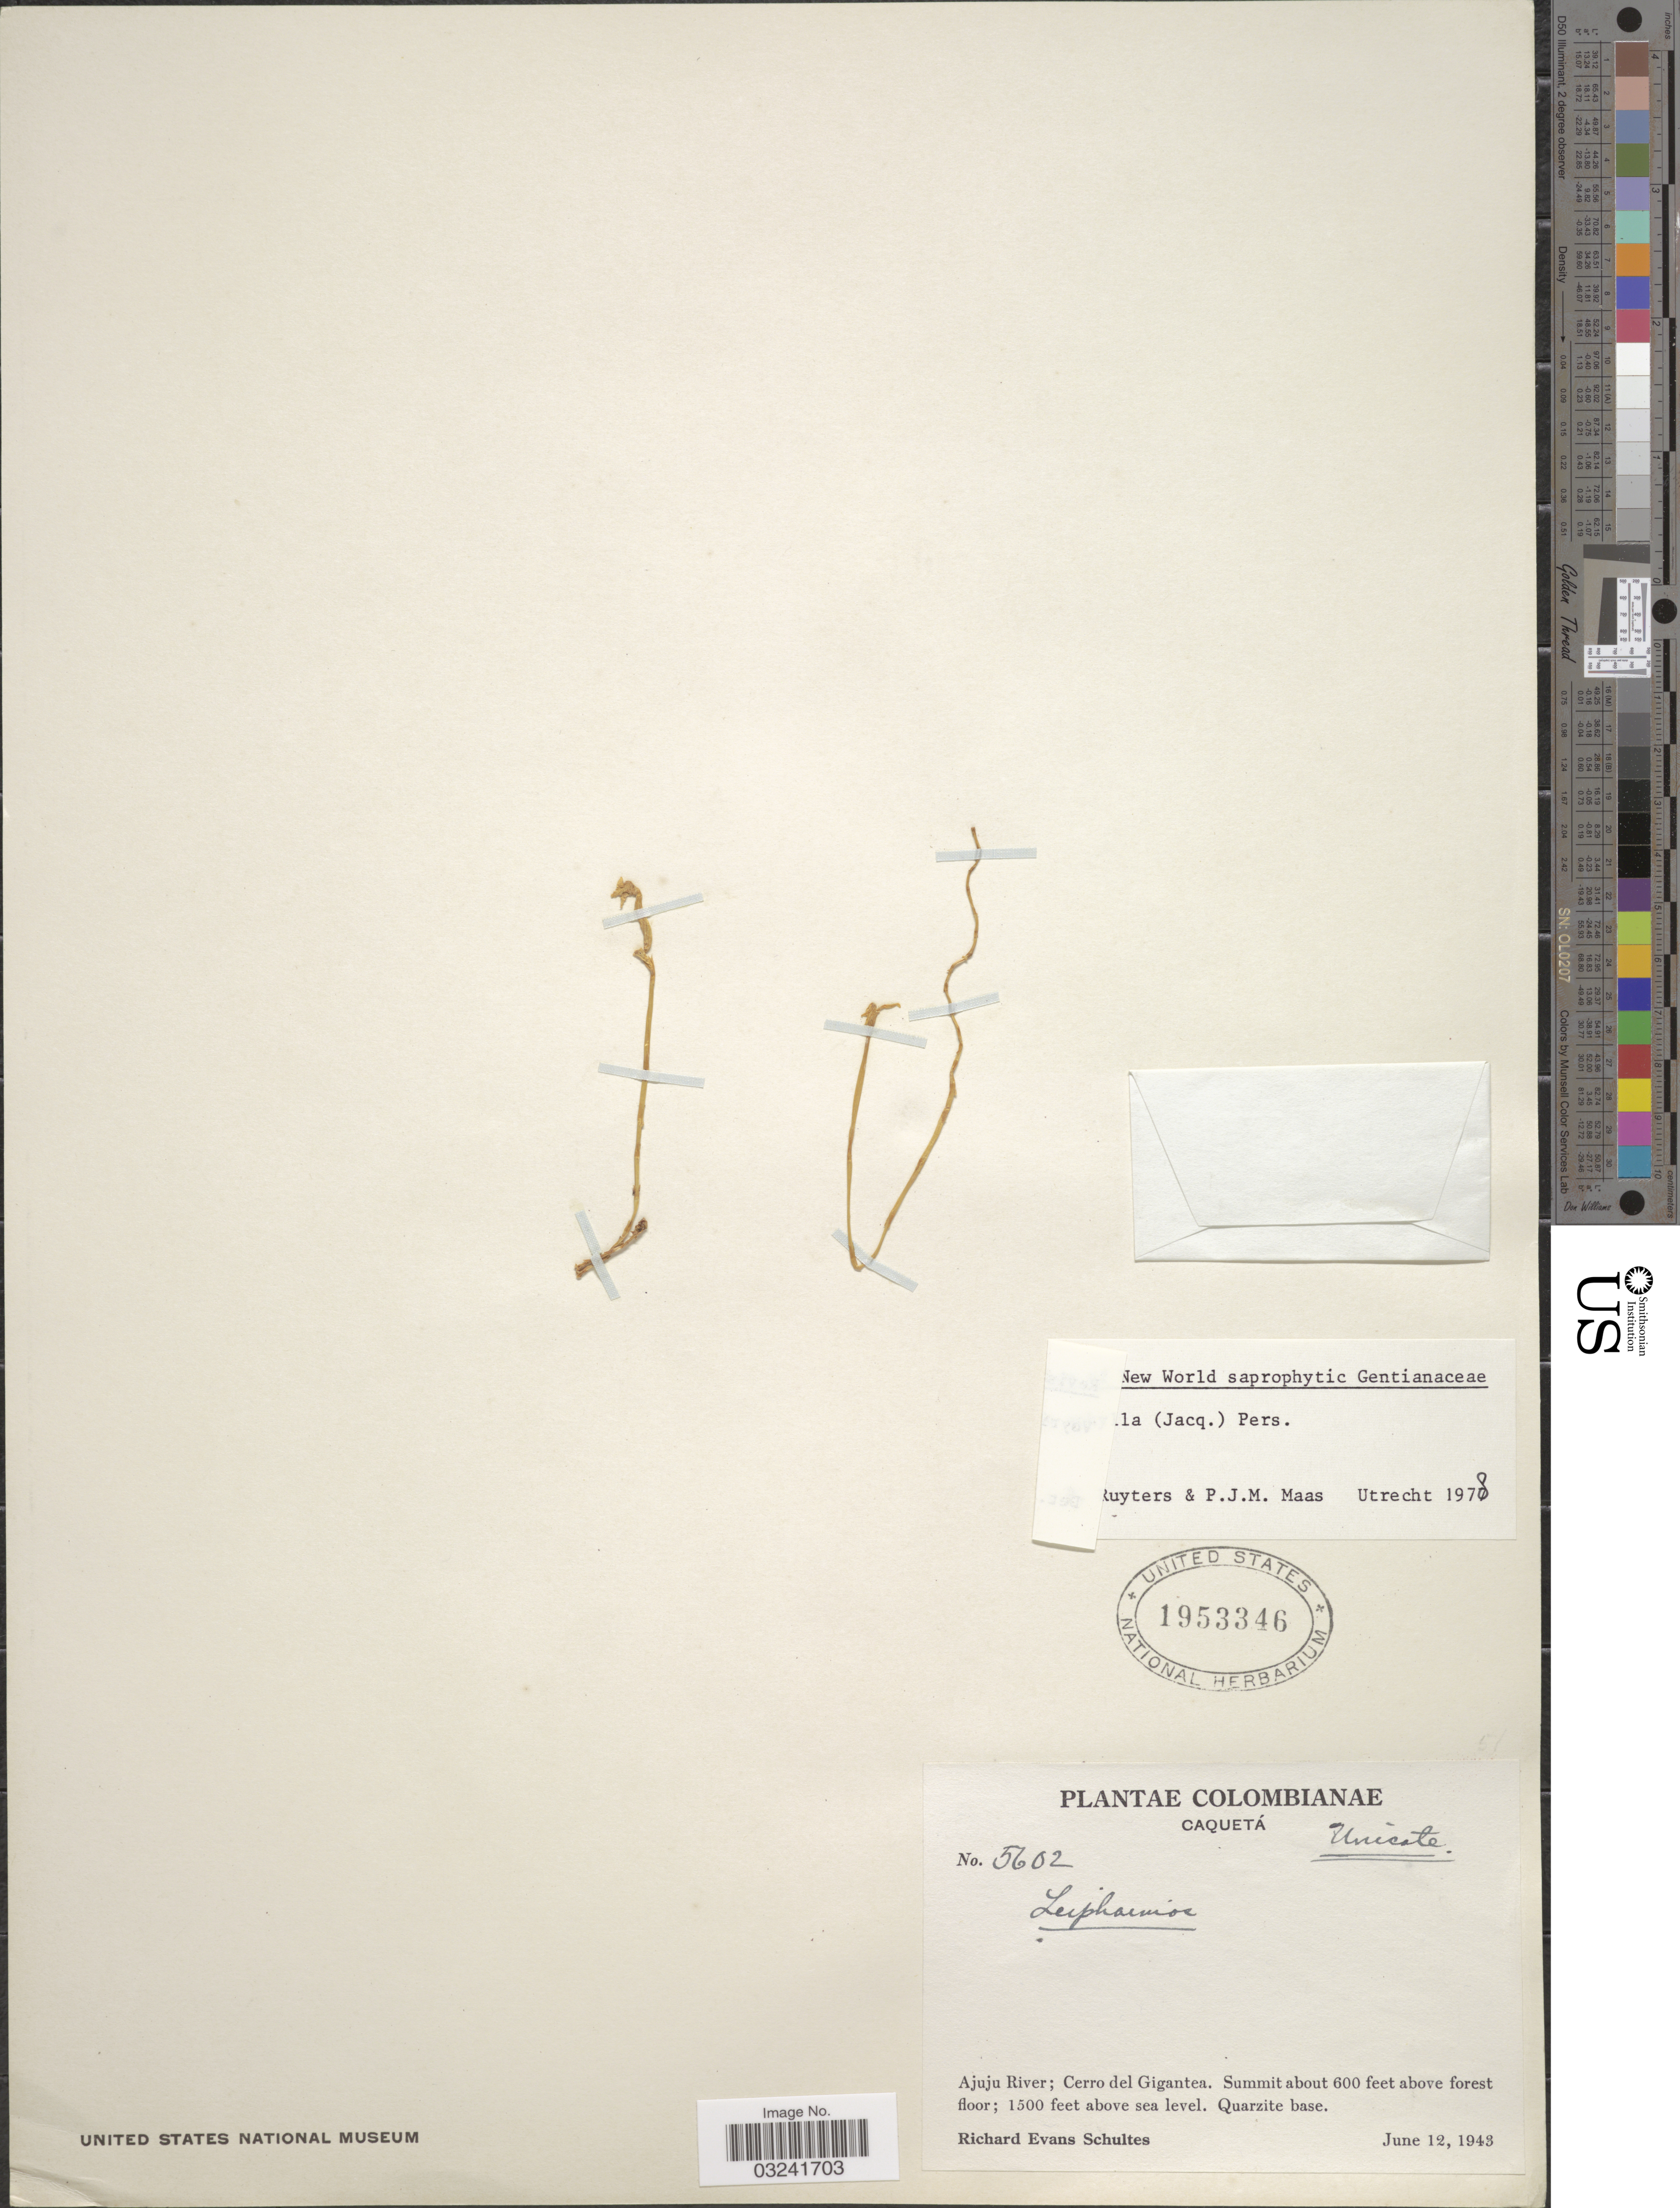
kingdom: Plantae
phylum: Tracheophyta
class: Magnoliopsida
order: Gentianales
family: Gentianaceae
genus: Voyria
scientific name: Voyria aphylla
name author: (Jacq.) Pers.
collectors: R. E. Schultes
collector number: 5602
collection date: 1943-06-12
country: Colombia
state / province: Caquetá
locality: Ajuju River ; Cerro del Gigantea. Summit about 600 feet above forest floor. Quarzite base.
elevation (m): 457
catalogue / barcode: US 1953346